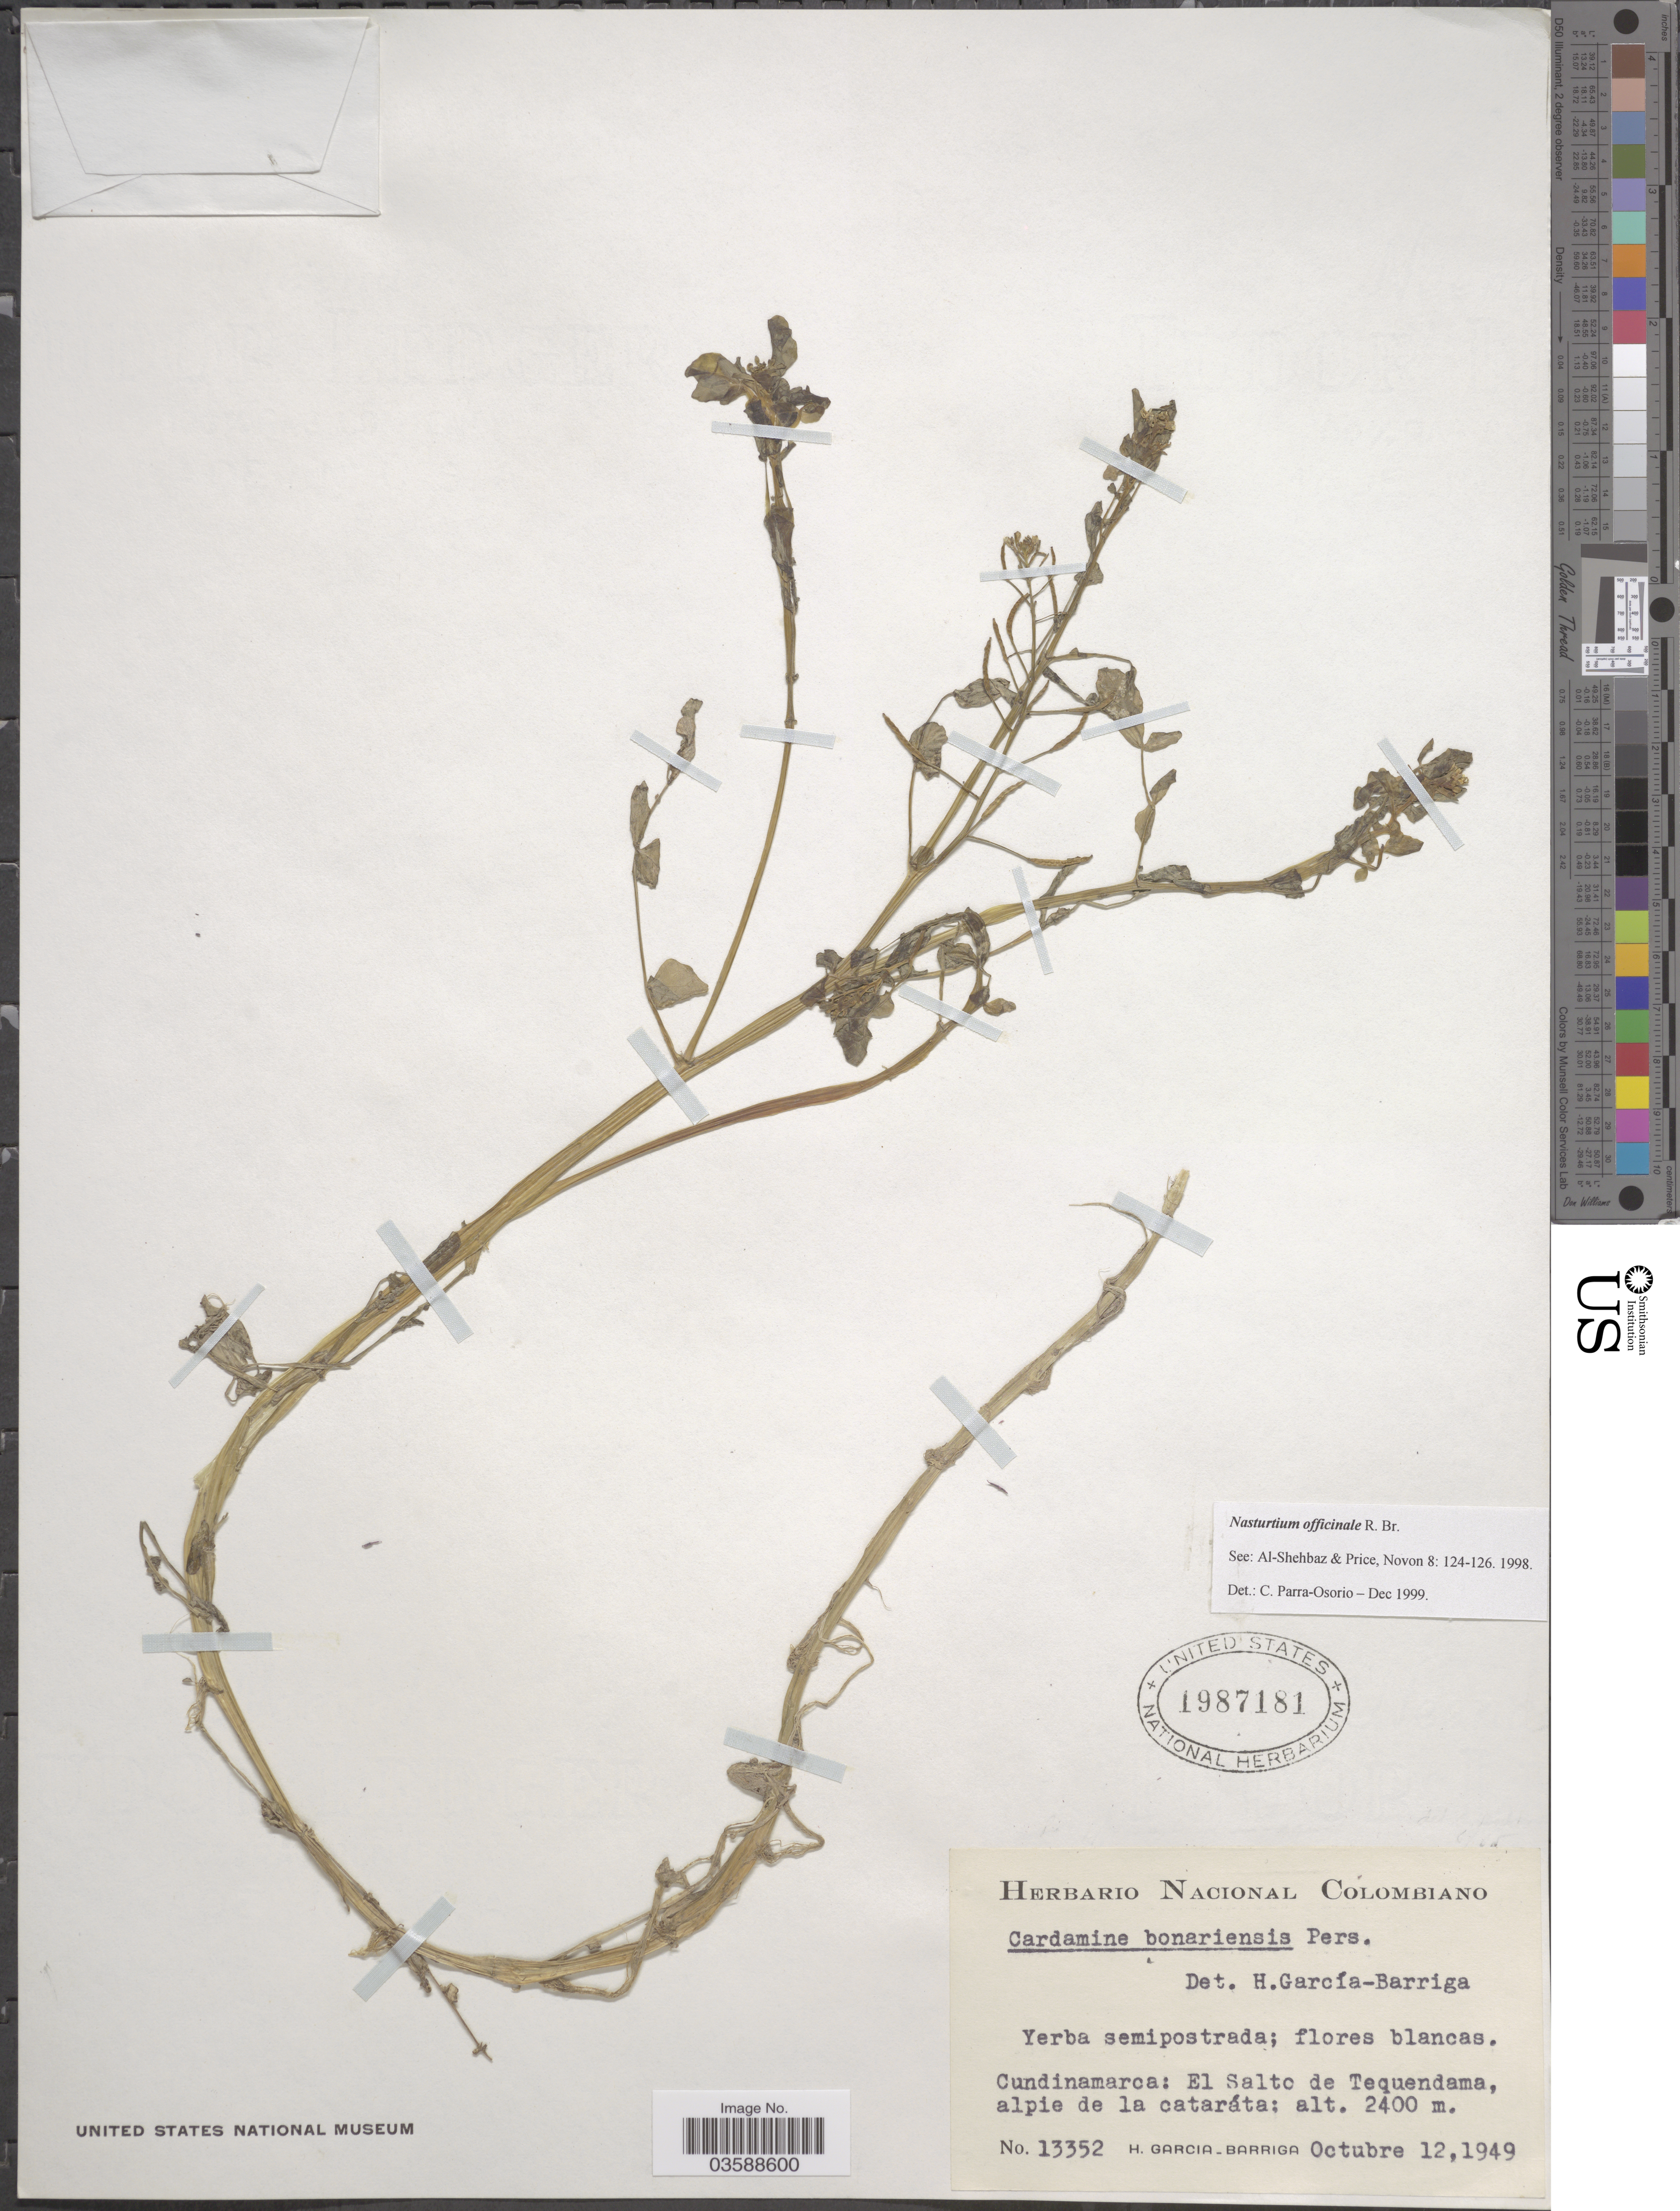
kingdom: Plantae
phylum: Tracheophyta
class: Magnoliopsida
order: Brassicales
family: Brassicaceae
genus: Nasturtium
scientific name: Nasturtium officinale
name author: R. Br.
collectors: H. García Barriga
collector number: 13352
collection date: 1949-10-12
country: Colombia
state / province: Cundinamarca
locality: El Salto de Tequendama, alpie de la cataráta.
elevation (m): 2400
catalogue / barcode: US 1987181